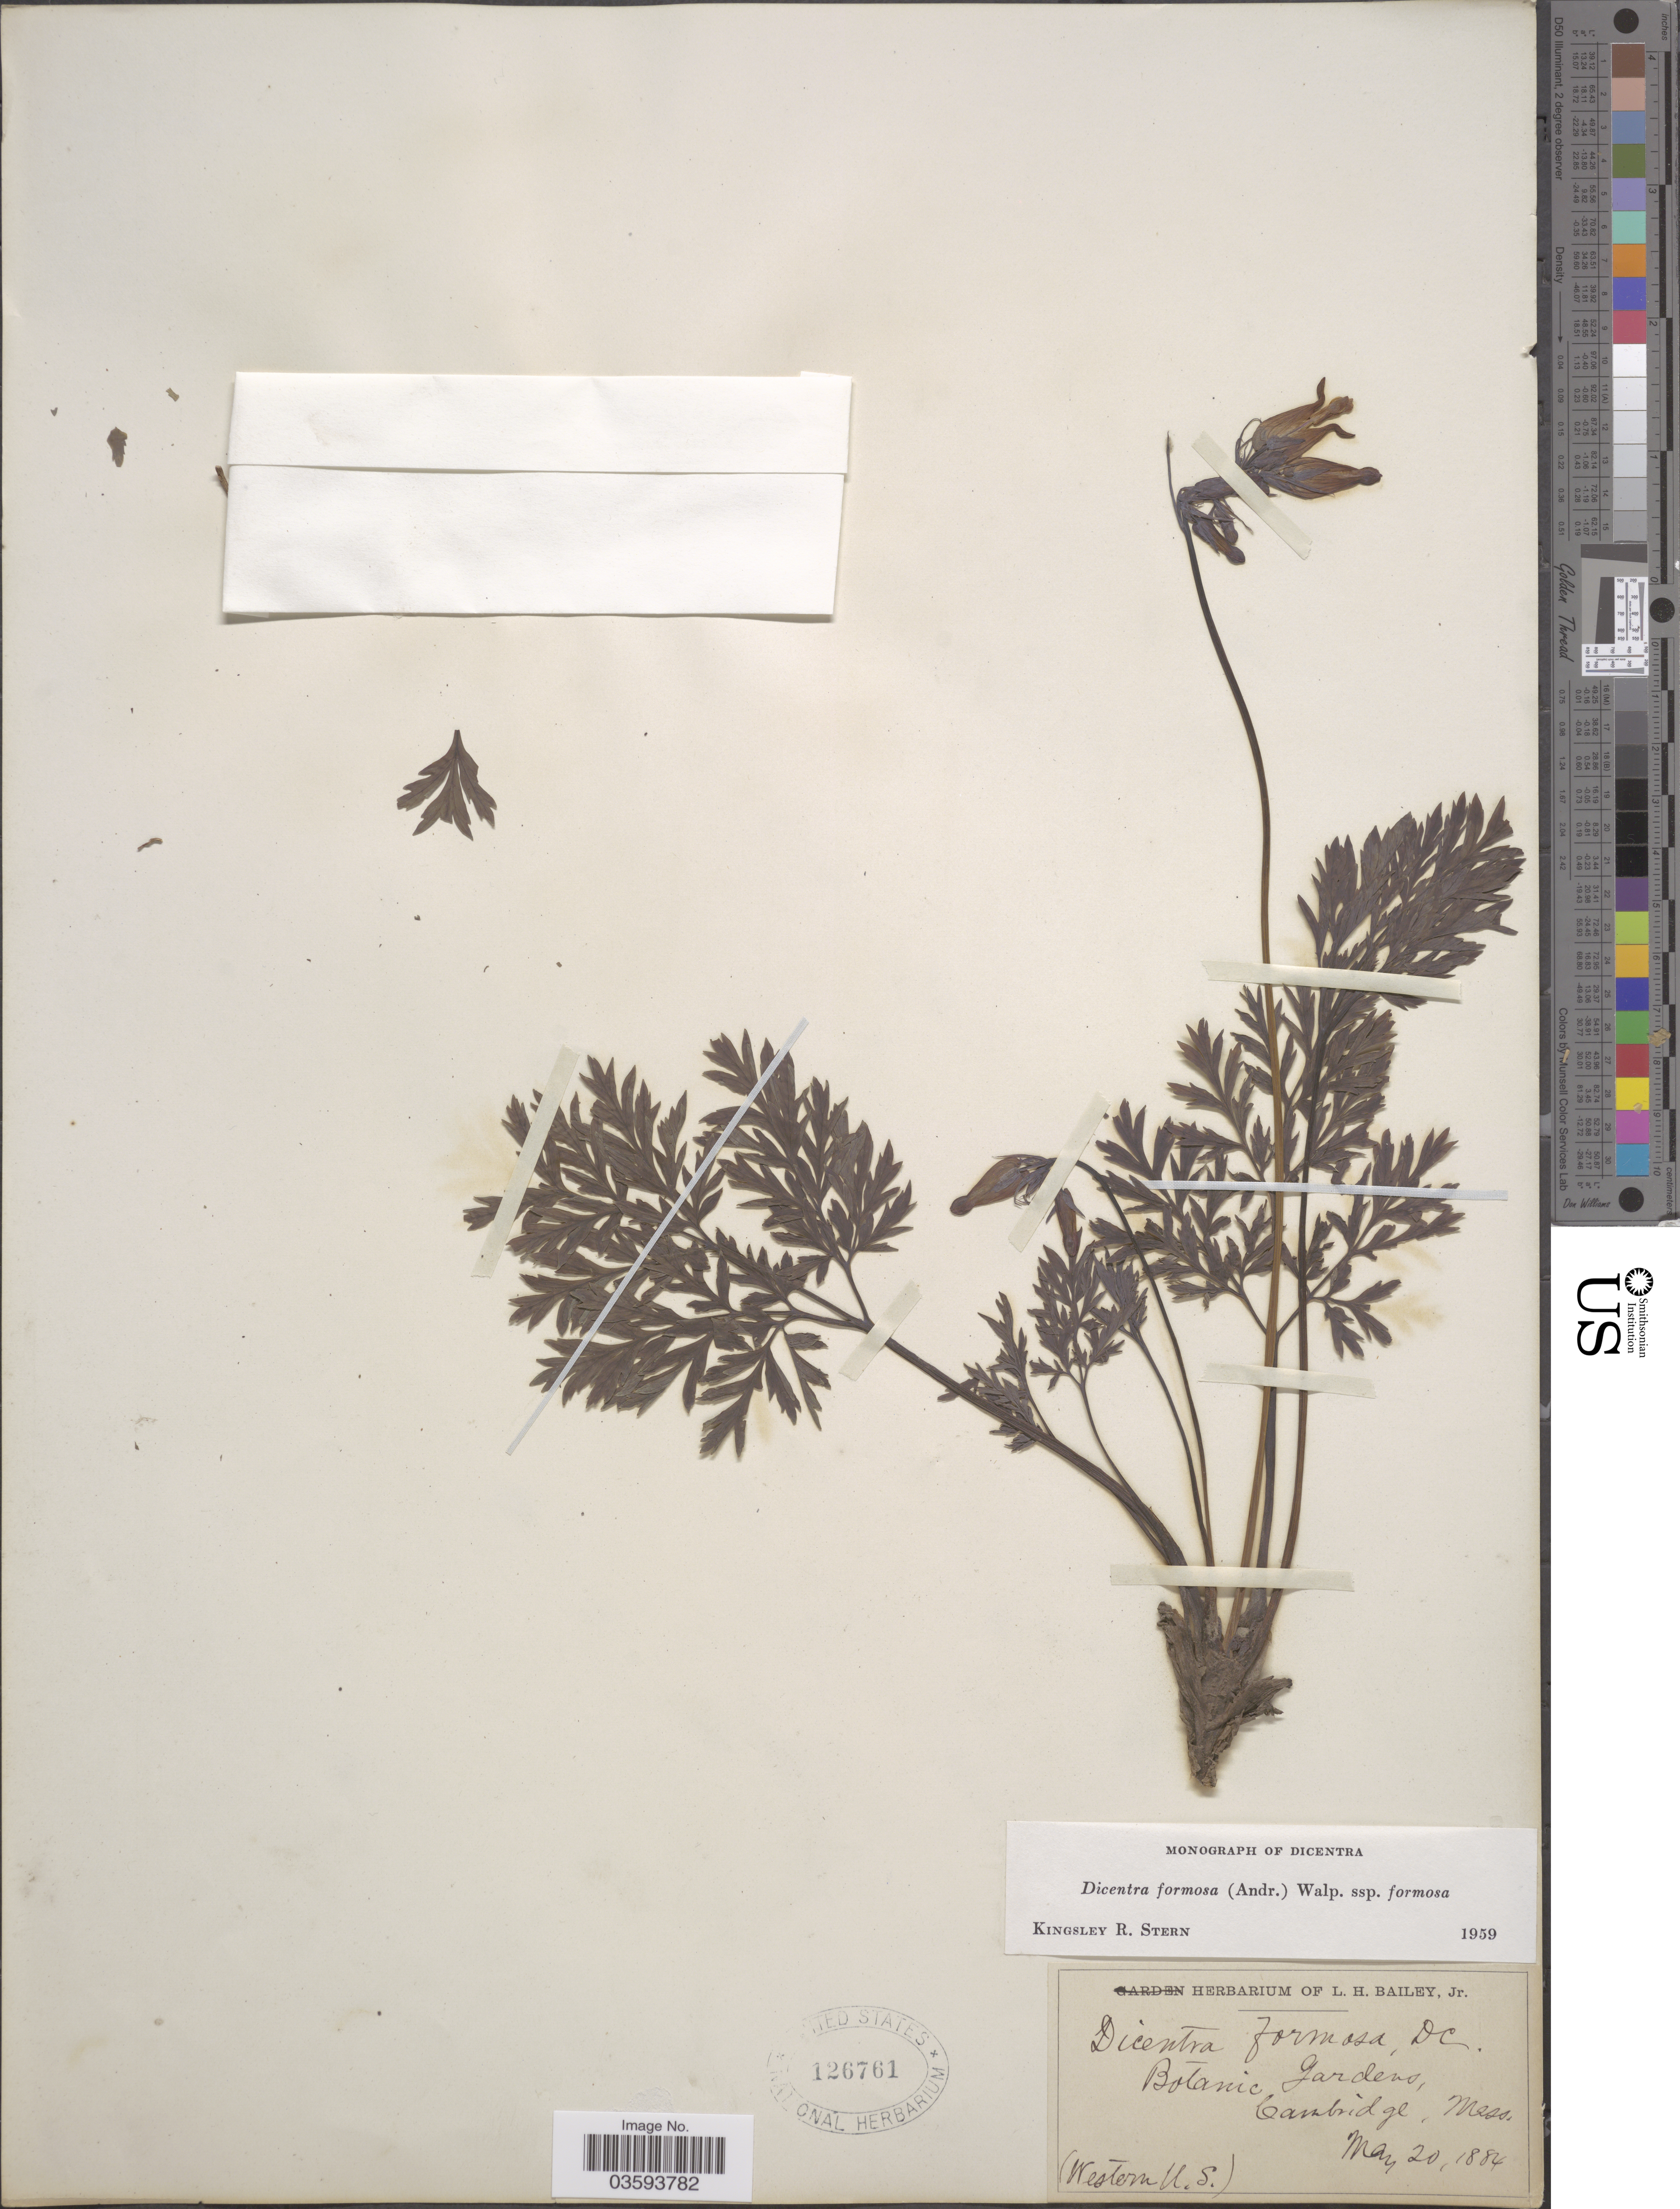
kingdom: Plantae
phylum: Tracheophyta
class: Magnoliopsida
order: Ranunculales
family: Papaveraceae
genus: Dicentra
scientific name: Dicentra formosa subsp. formosa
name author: (Haw.) Walp.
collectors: ex herb. L. H. Bailey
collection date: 1884-05-20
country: United States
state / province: Massachusetts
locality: Botanic Gardens, Cambridge. (Western U.S.).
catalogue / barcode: US 126761